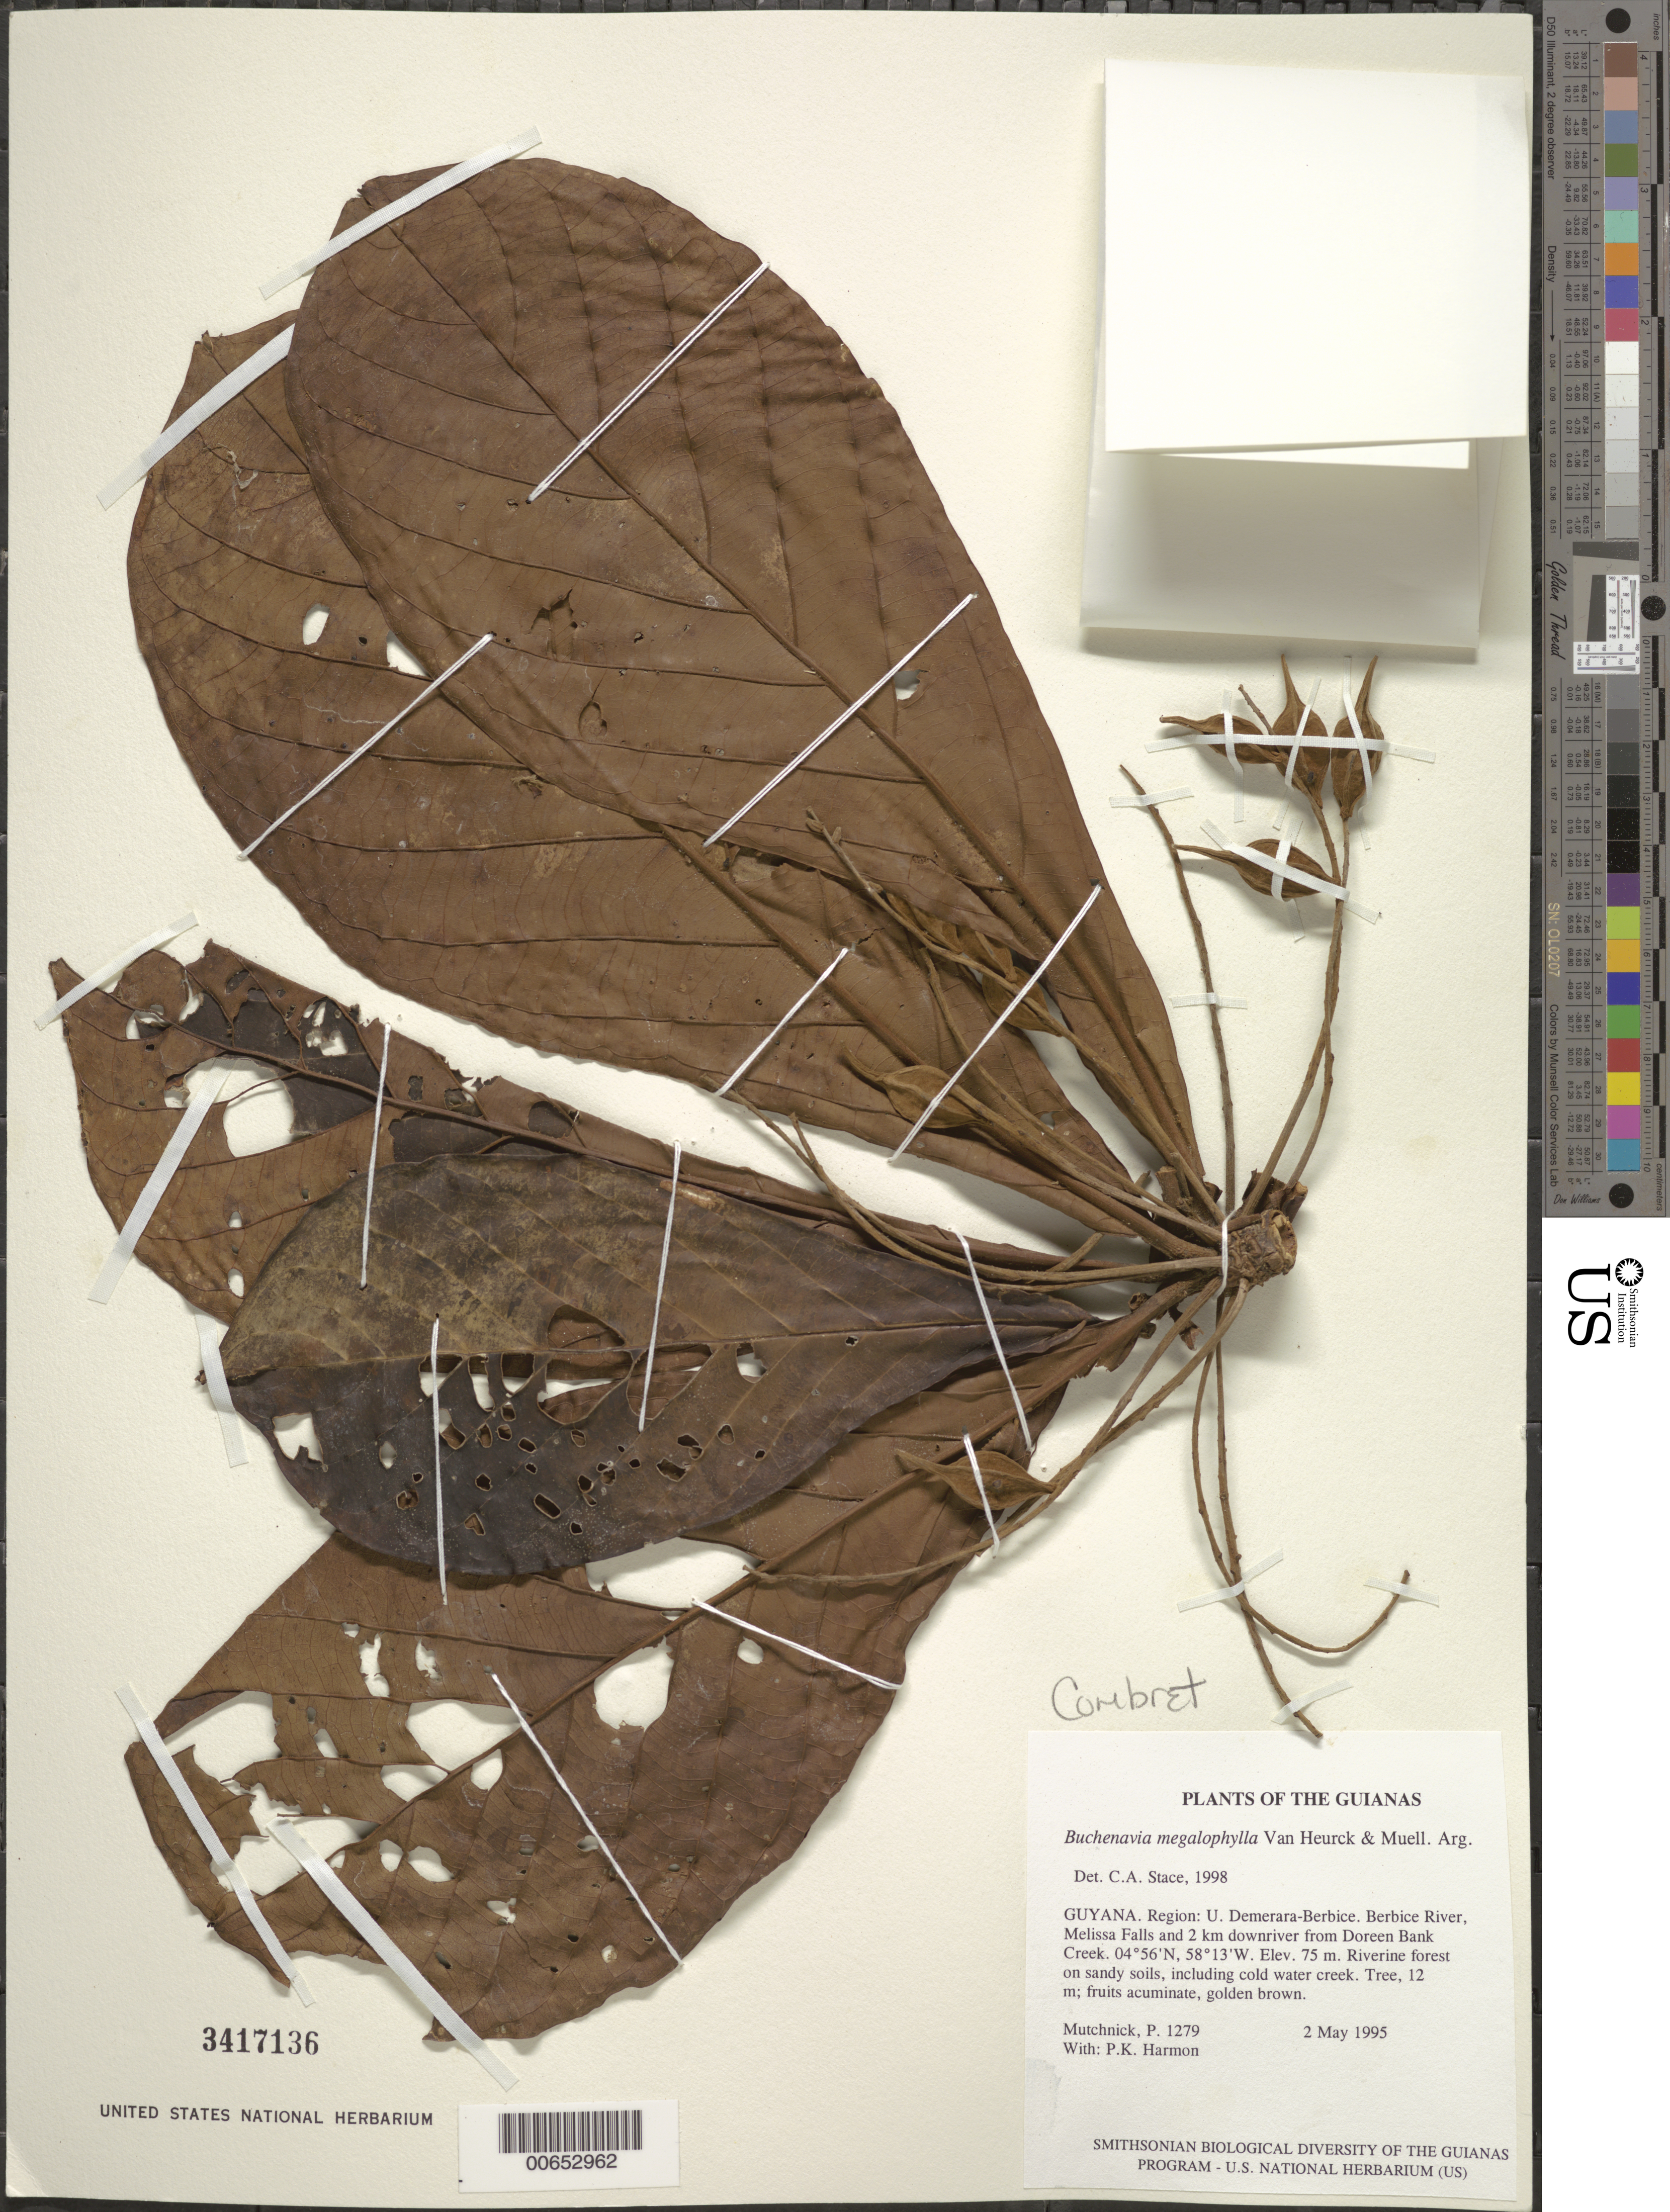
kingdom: Plantae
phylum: Tracheophyta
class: Magnoliopsida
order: Myrtales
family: Combretaceae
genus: Terminalia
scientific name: Terminalia megalophylla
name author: (Van Heurck & Müll. Arg.) Gere & Boatwr.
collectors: P. Mutchnick & P. Harmon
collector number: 1279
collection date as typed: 2 May 1995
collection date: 1995-05-02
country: Guyana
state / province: U. Demerara-Berbice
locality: Berbice River, Melissa Falls and 2 km downriver from Doreen Bank Creek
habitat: Riverine forest on sandy soils, including cold water creek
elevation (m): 75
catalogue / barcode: US 3417136